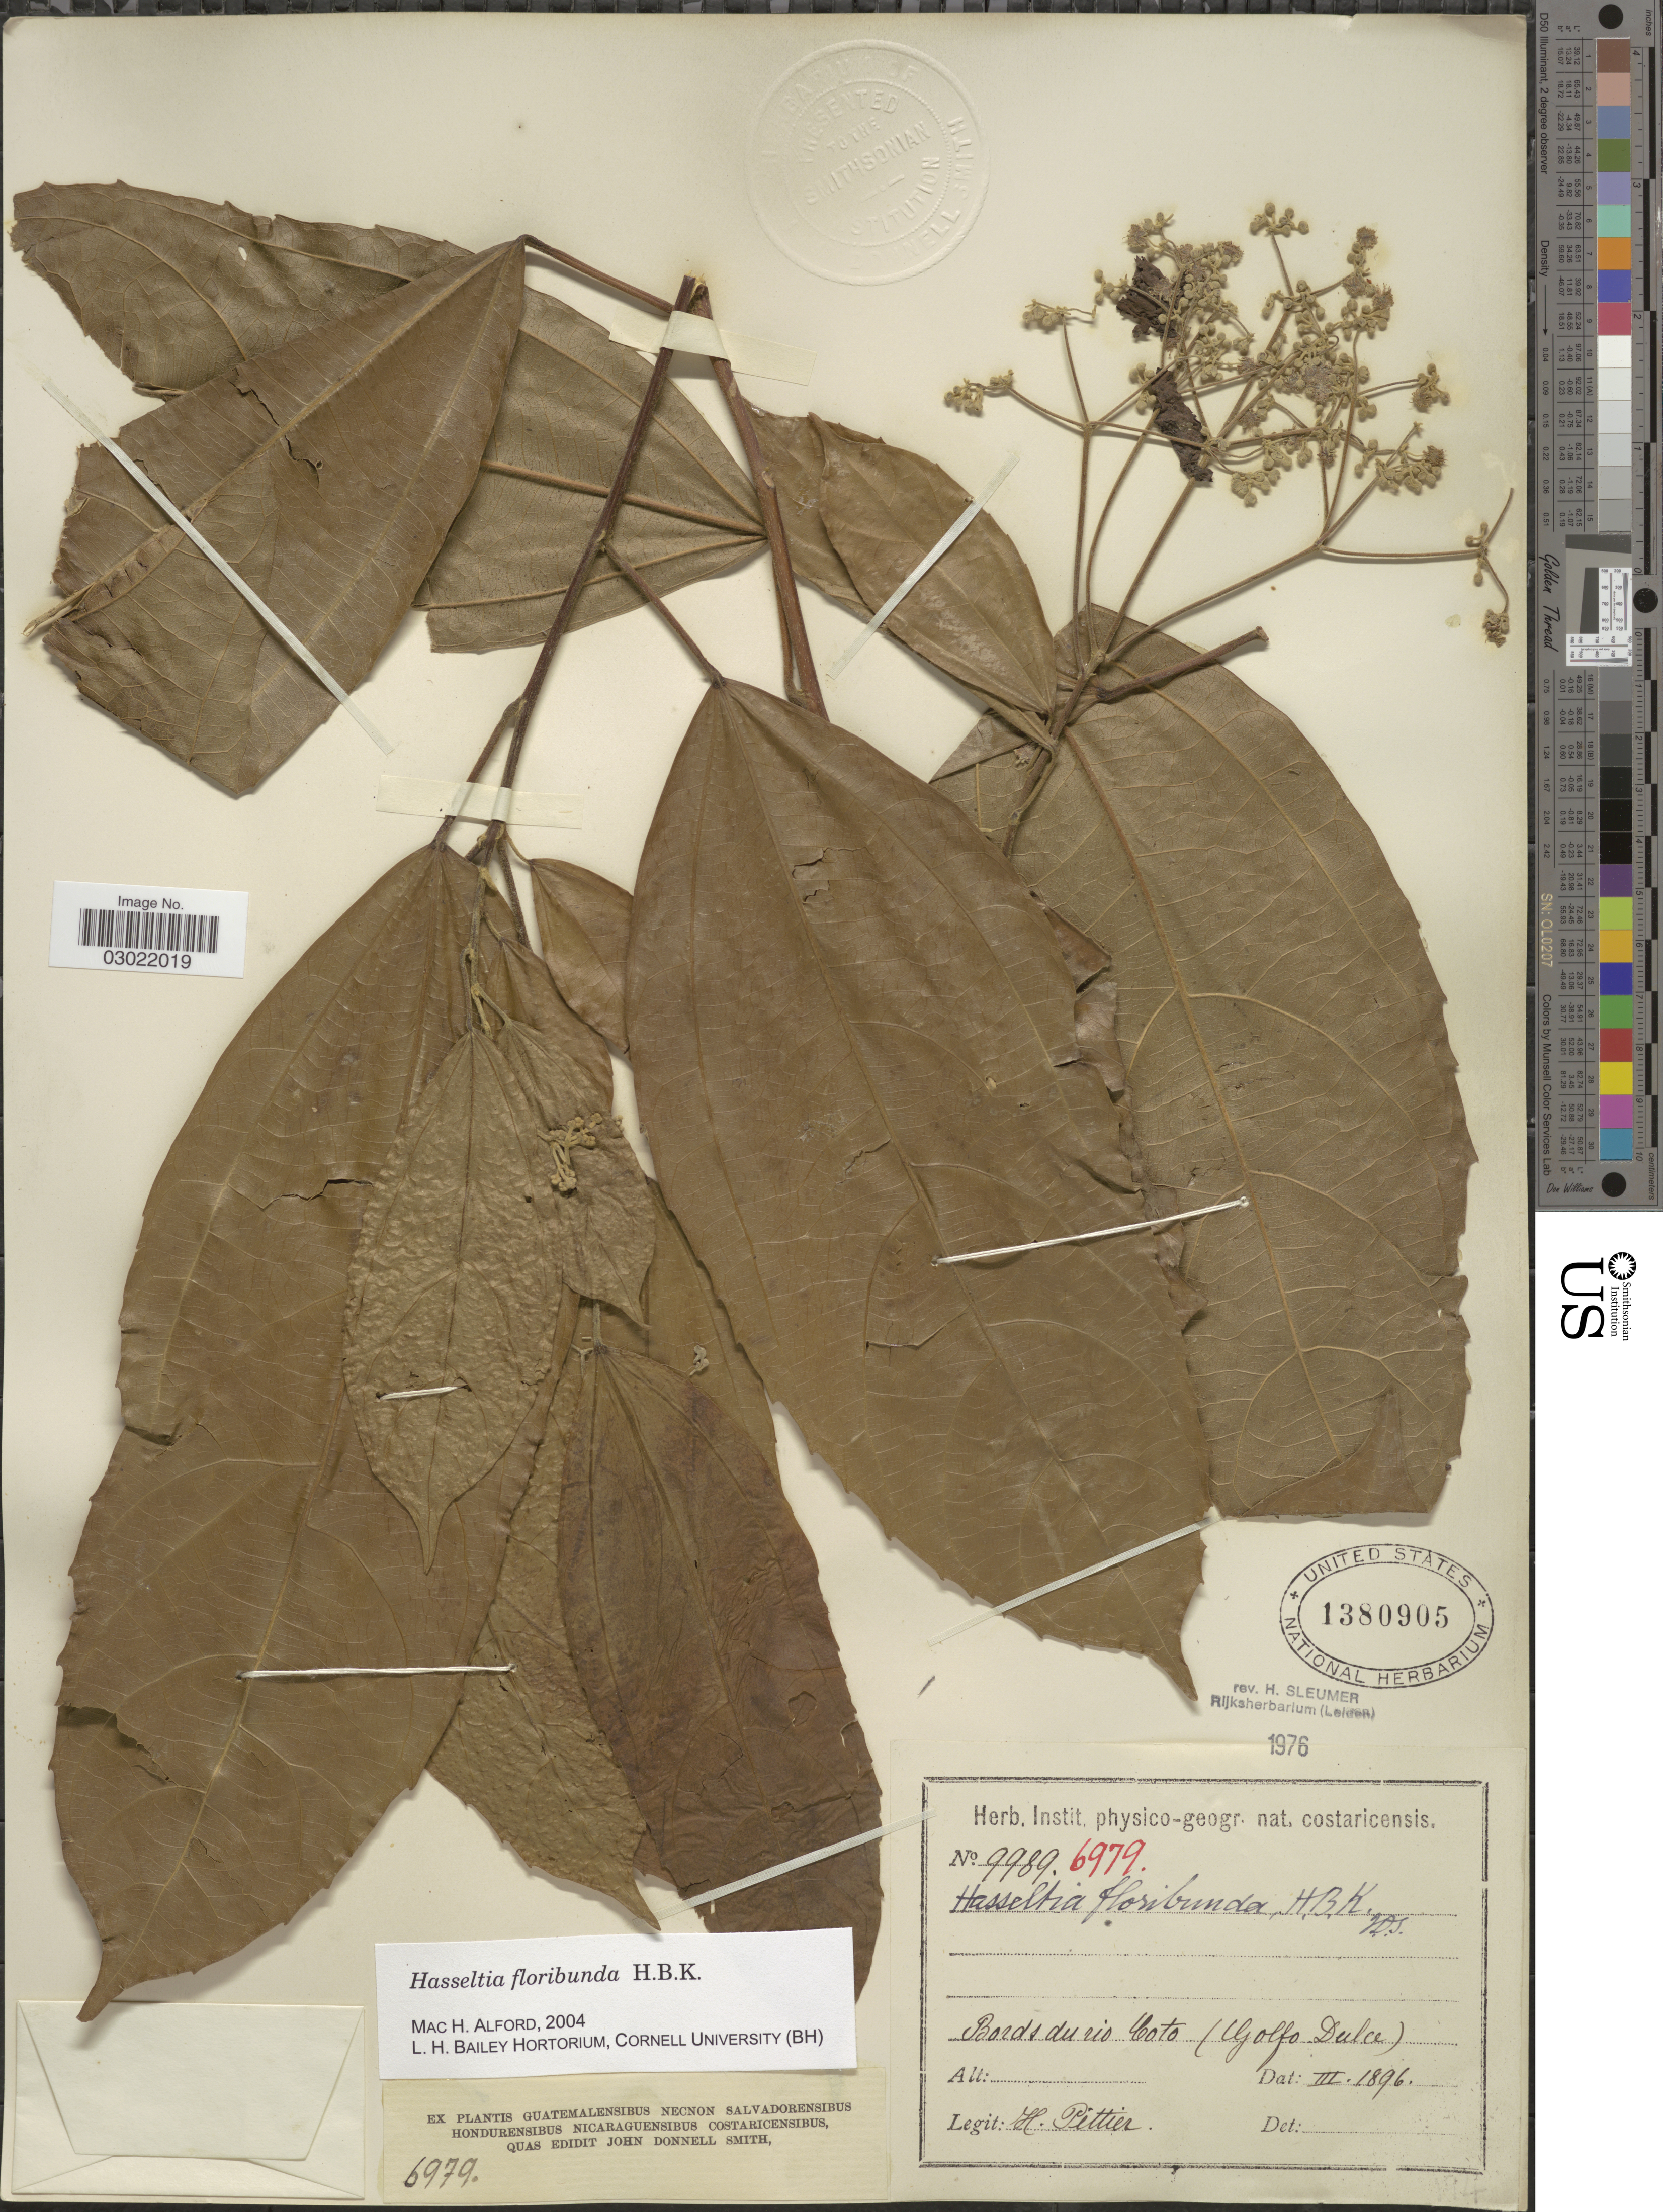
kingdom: Plantae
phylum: Tracheophyta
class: Magnoliopsida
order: Malpighiales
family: Salicaceae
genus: Hasseltia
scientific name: Hasseltia floribunda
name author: Kunth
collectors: H. F. Pittier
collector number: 9989/6979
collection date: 1896-03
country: Costa Rica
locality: Bords du rio Coto (Golfo Dulce).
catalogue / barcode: US 1380905